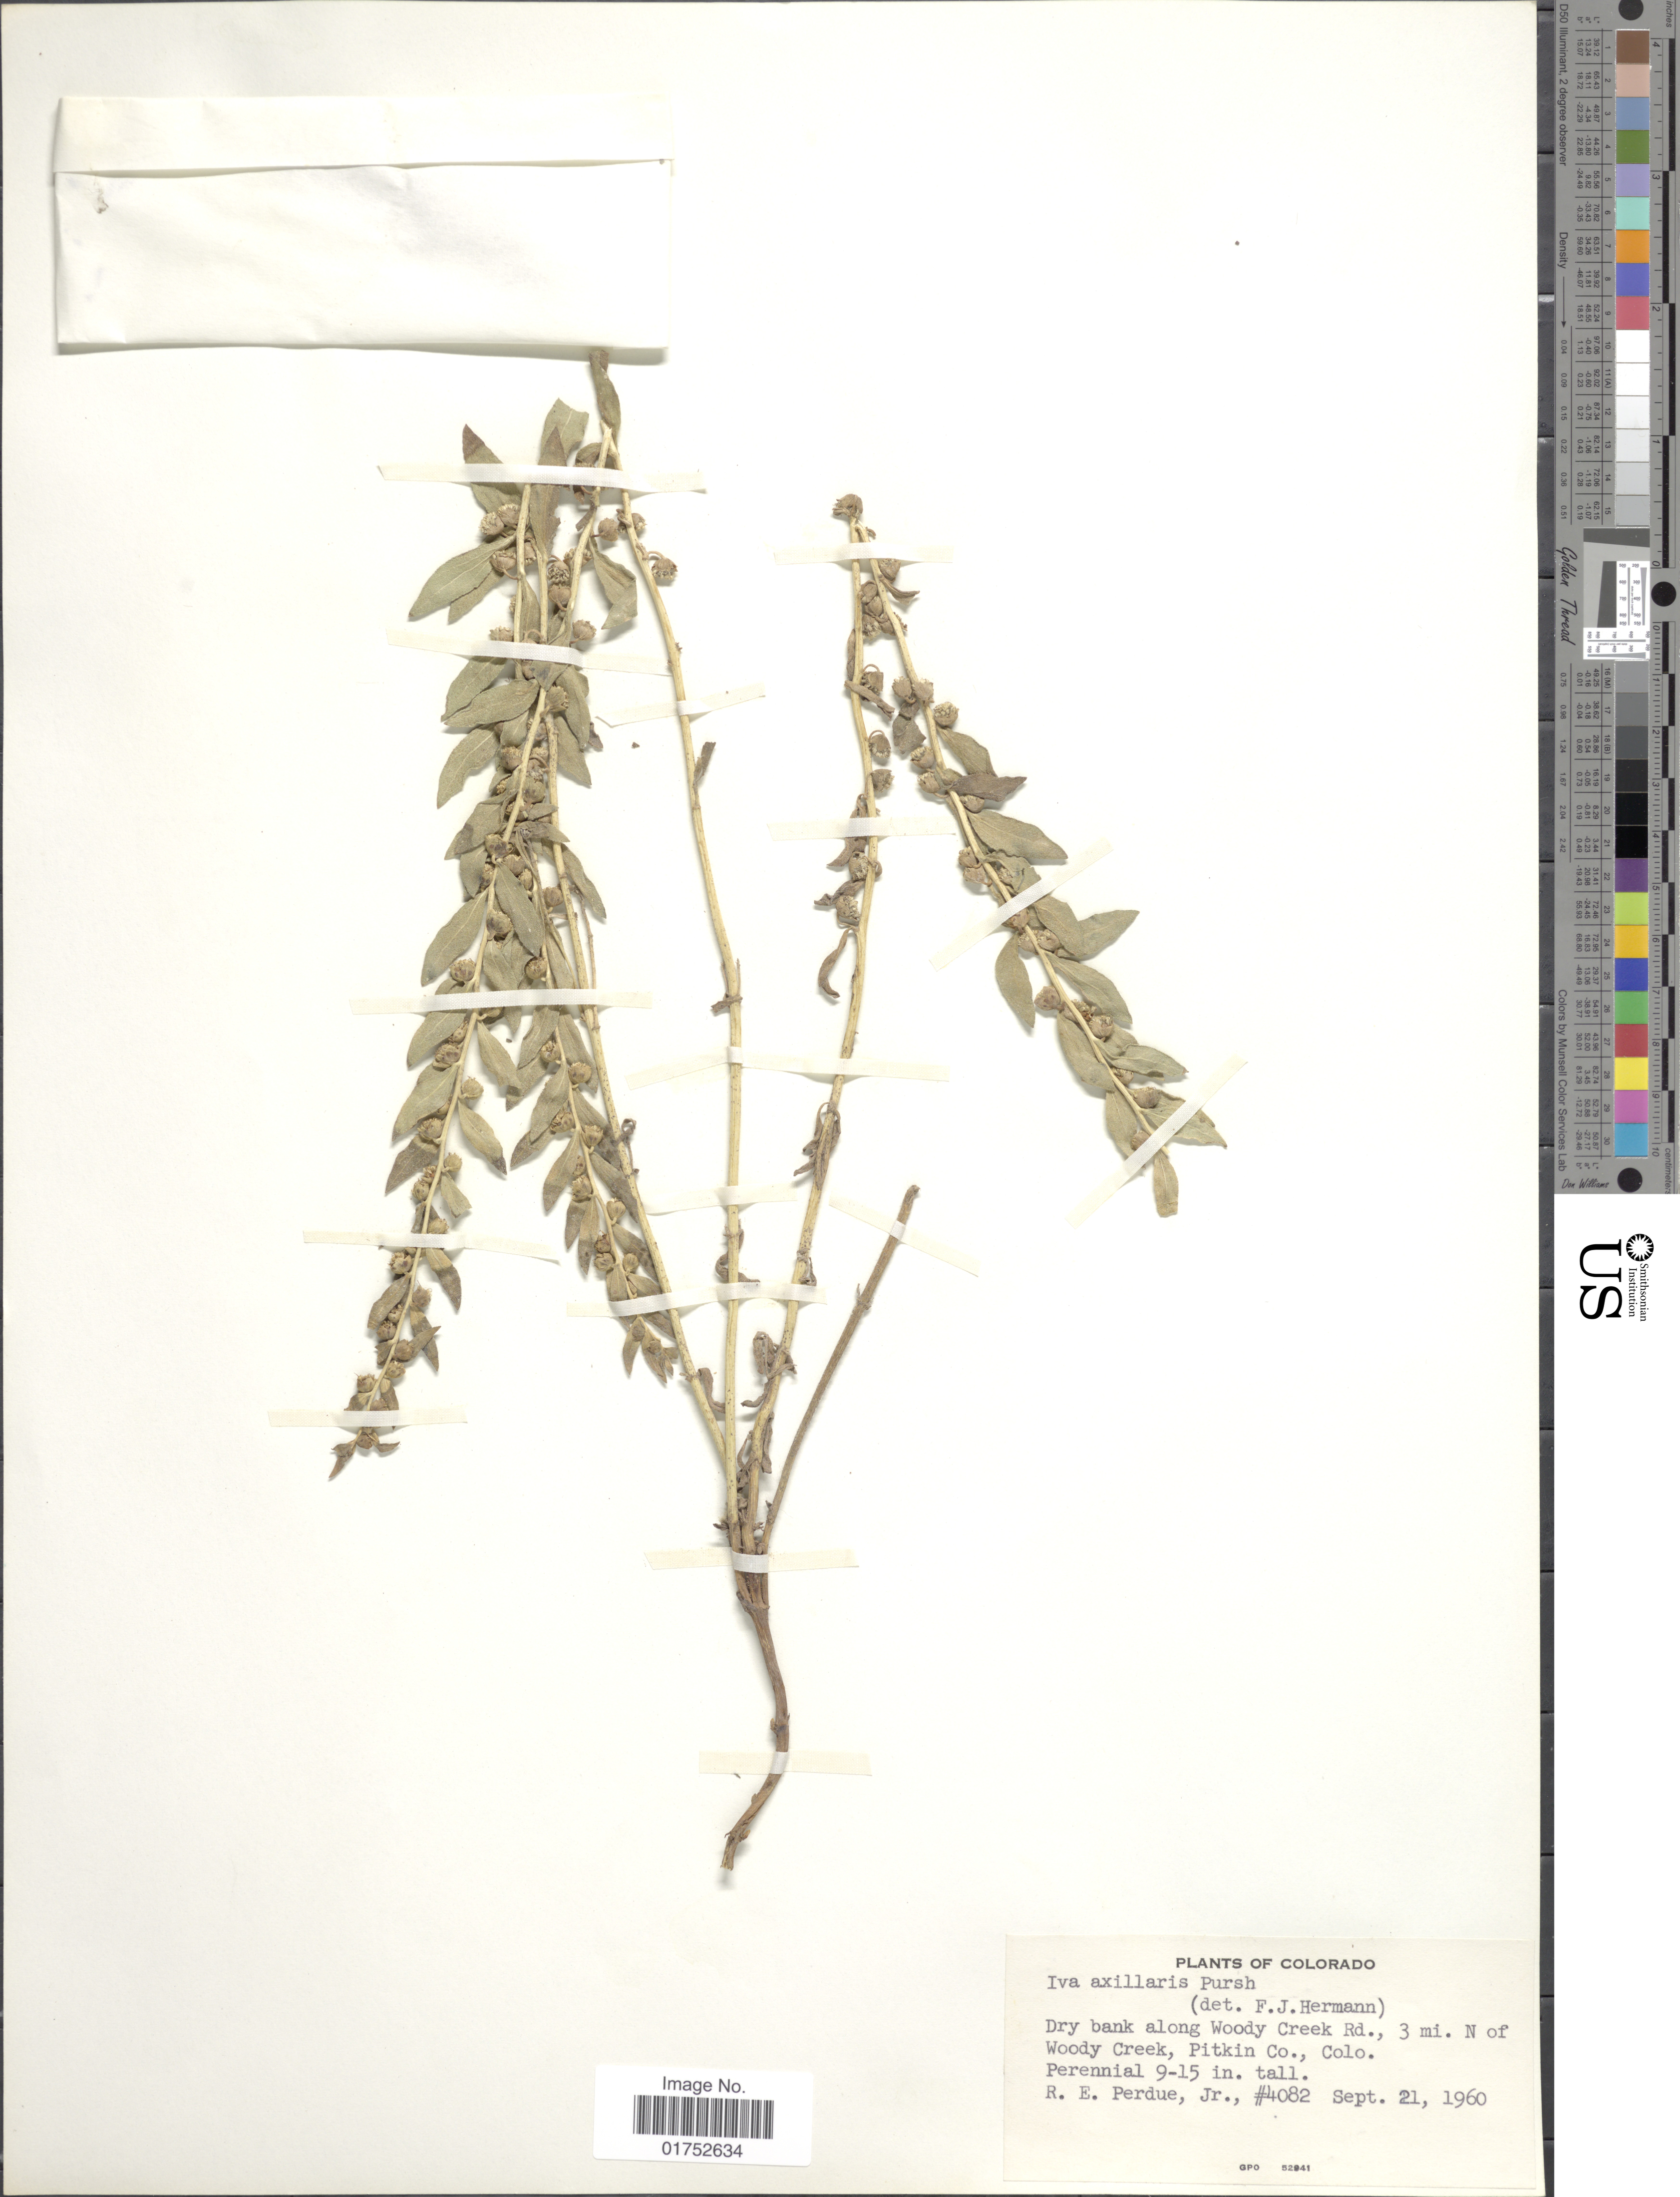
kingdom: Plantae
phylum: Tracheophyta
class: Magnoliopsida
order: Asterales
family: Asteraceae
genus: Iva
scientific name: Iva axillaris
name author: Pursh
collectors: R. E. Perdue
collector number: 4082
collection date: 1960-09-21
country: United States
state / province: Colorado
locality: Dry bank along Woody Creek Rd., 3 mi. N of Woody Creek, Pitkin Co.